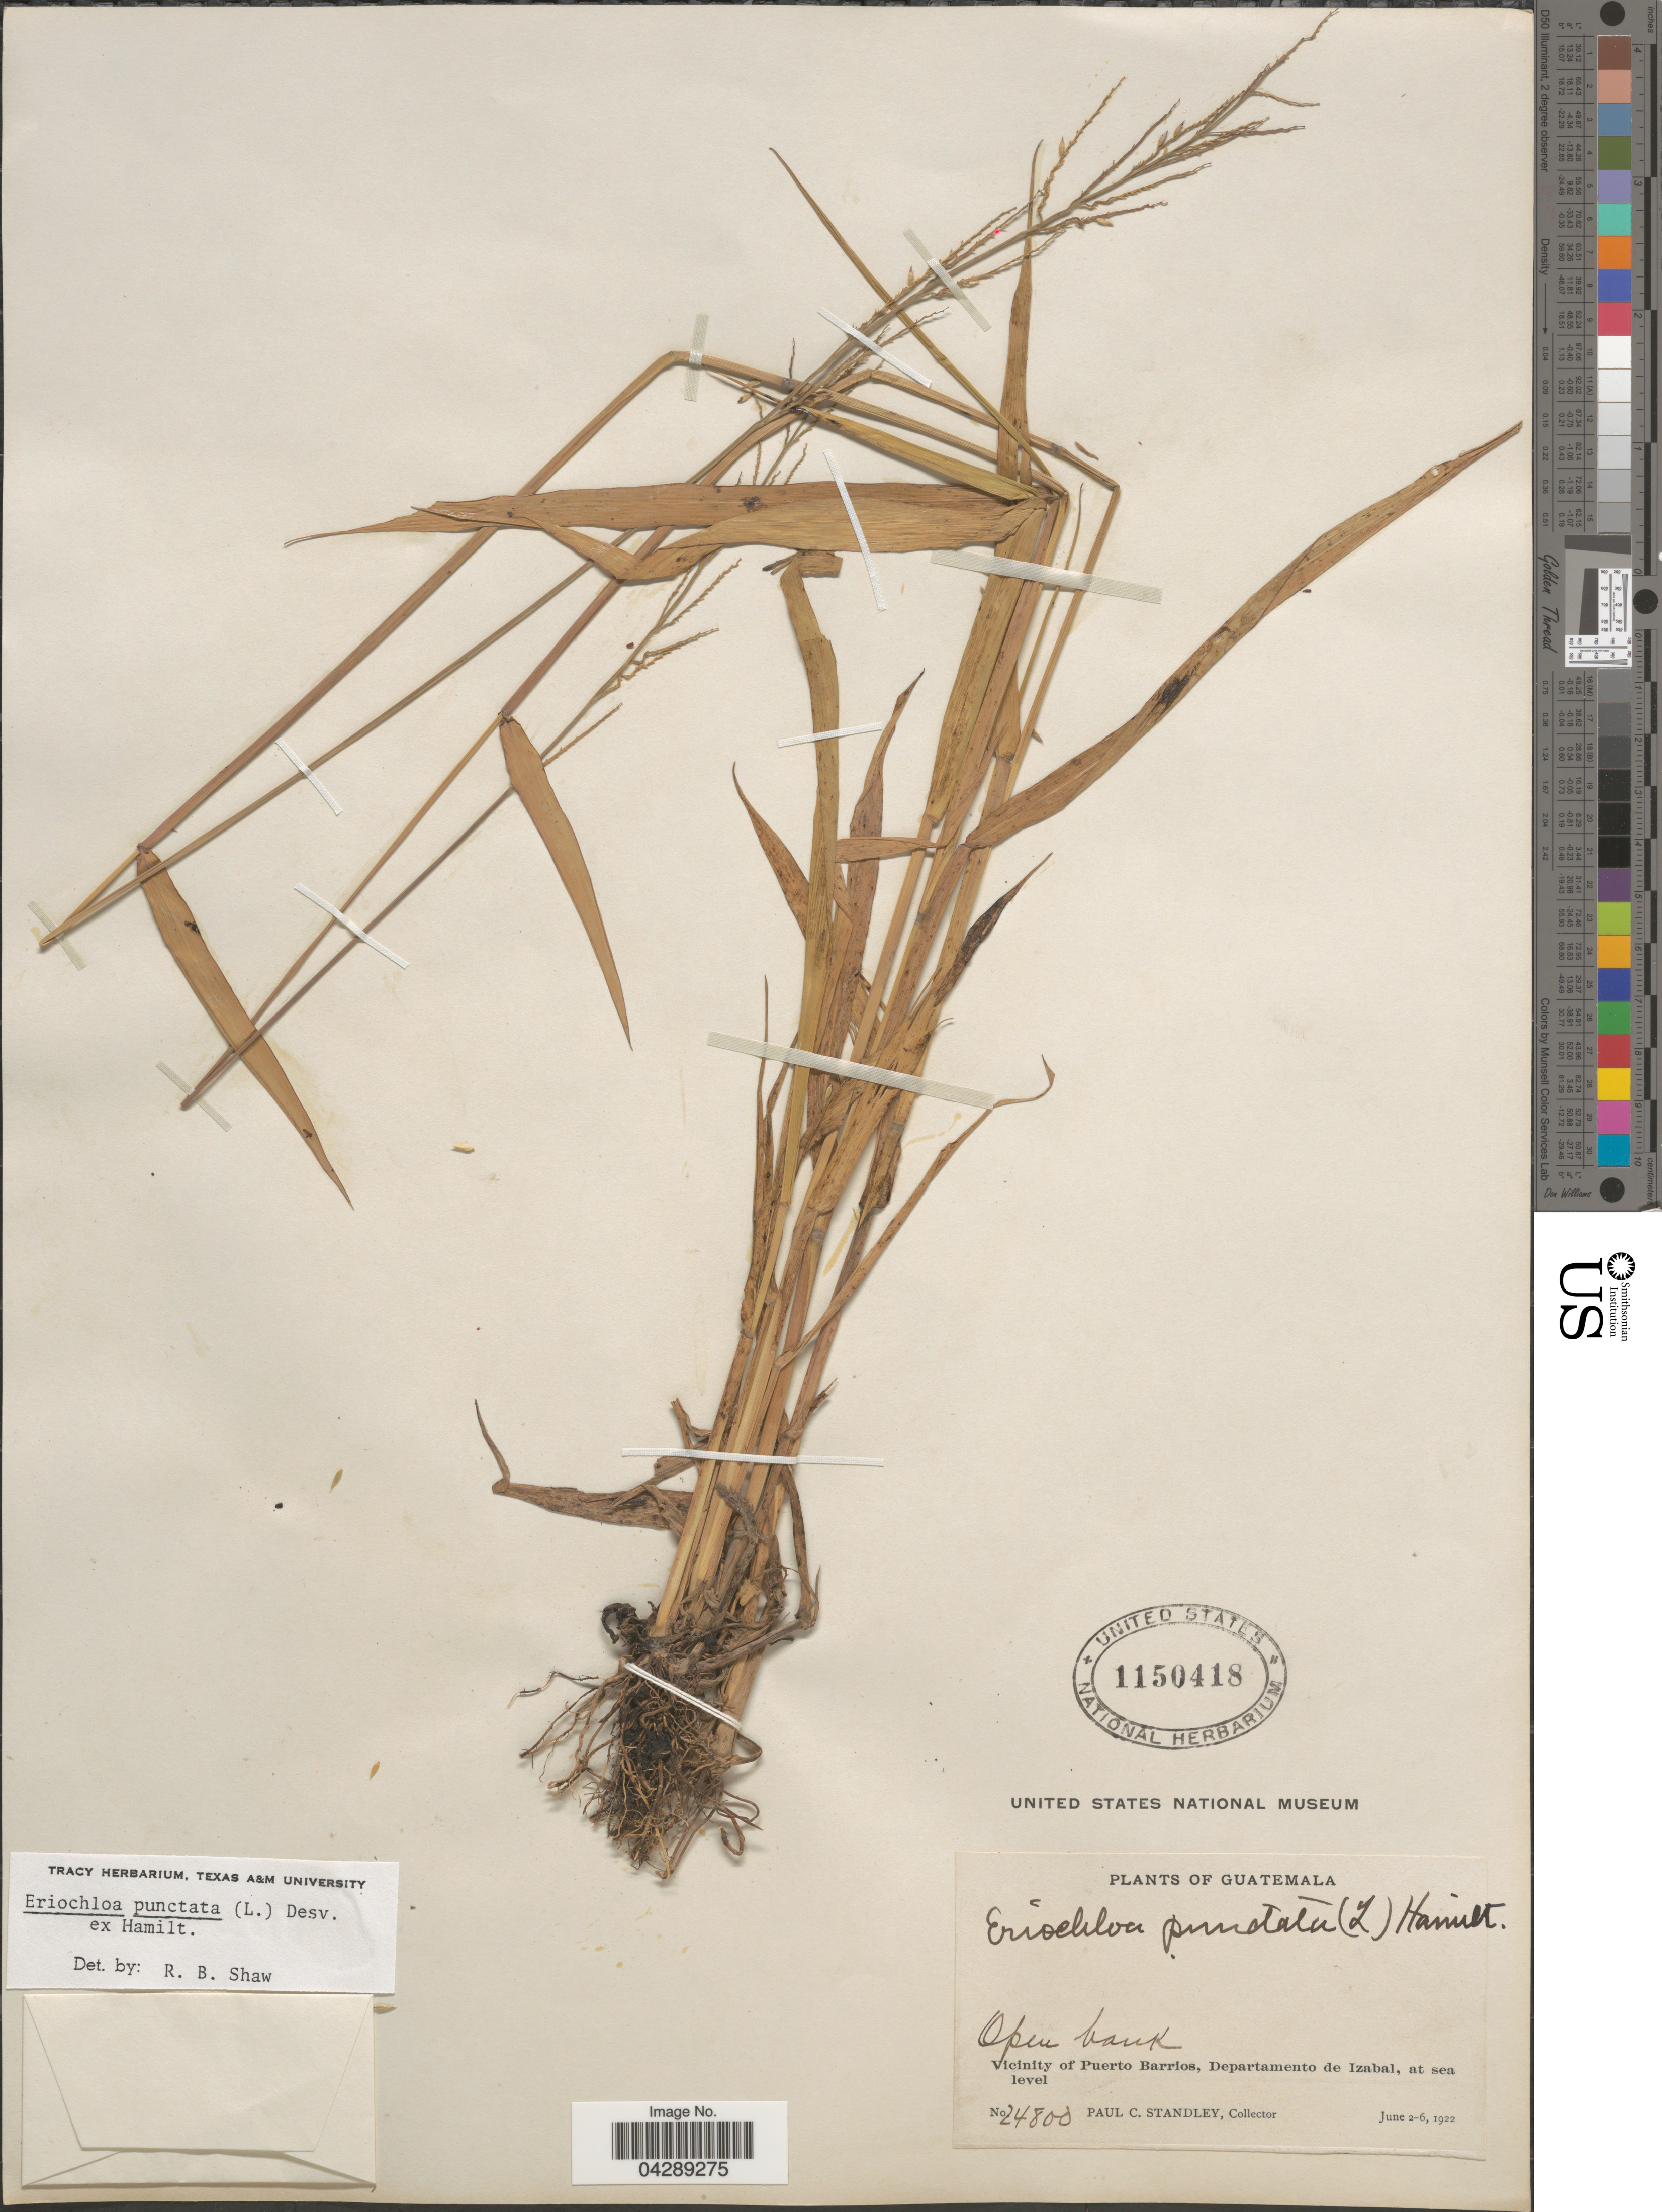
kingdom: Plantae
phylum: Tracheophyta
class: Liliopsida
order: Poales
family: Poaceae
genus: Eriochloa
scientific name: Eriochloa punctata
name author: (L.) Desv. ex Ham.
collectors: P. C. Standley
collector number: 24800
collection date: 1922-06-02/1922-06-06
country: Guatemala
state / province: Izabal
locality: Open bank. Vicinity of Puerto Barrios, Departamento de Izabal.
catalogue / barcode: US 1150418